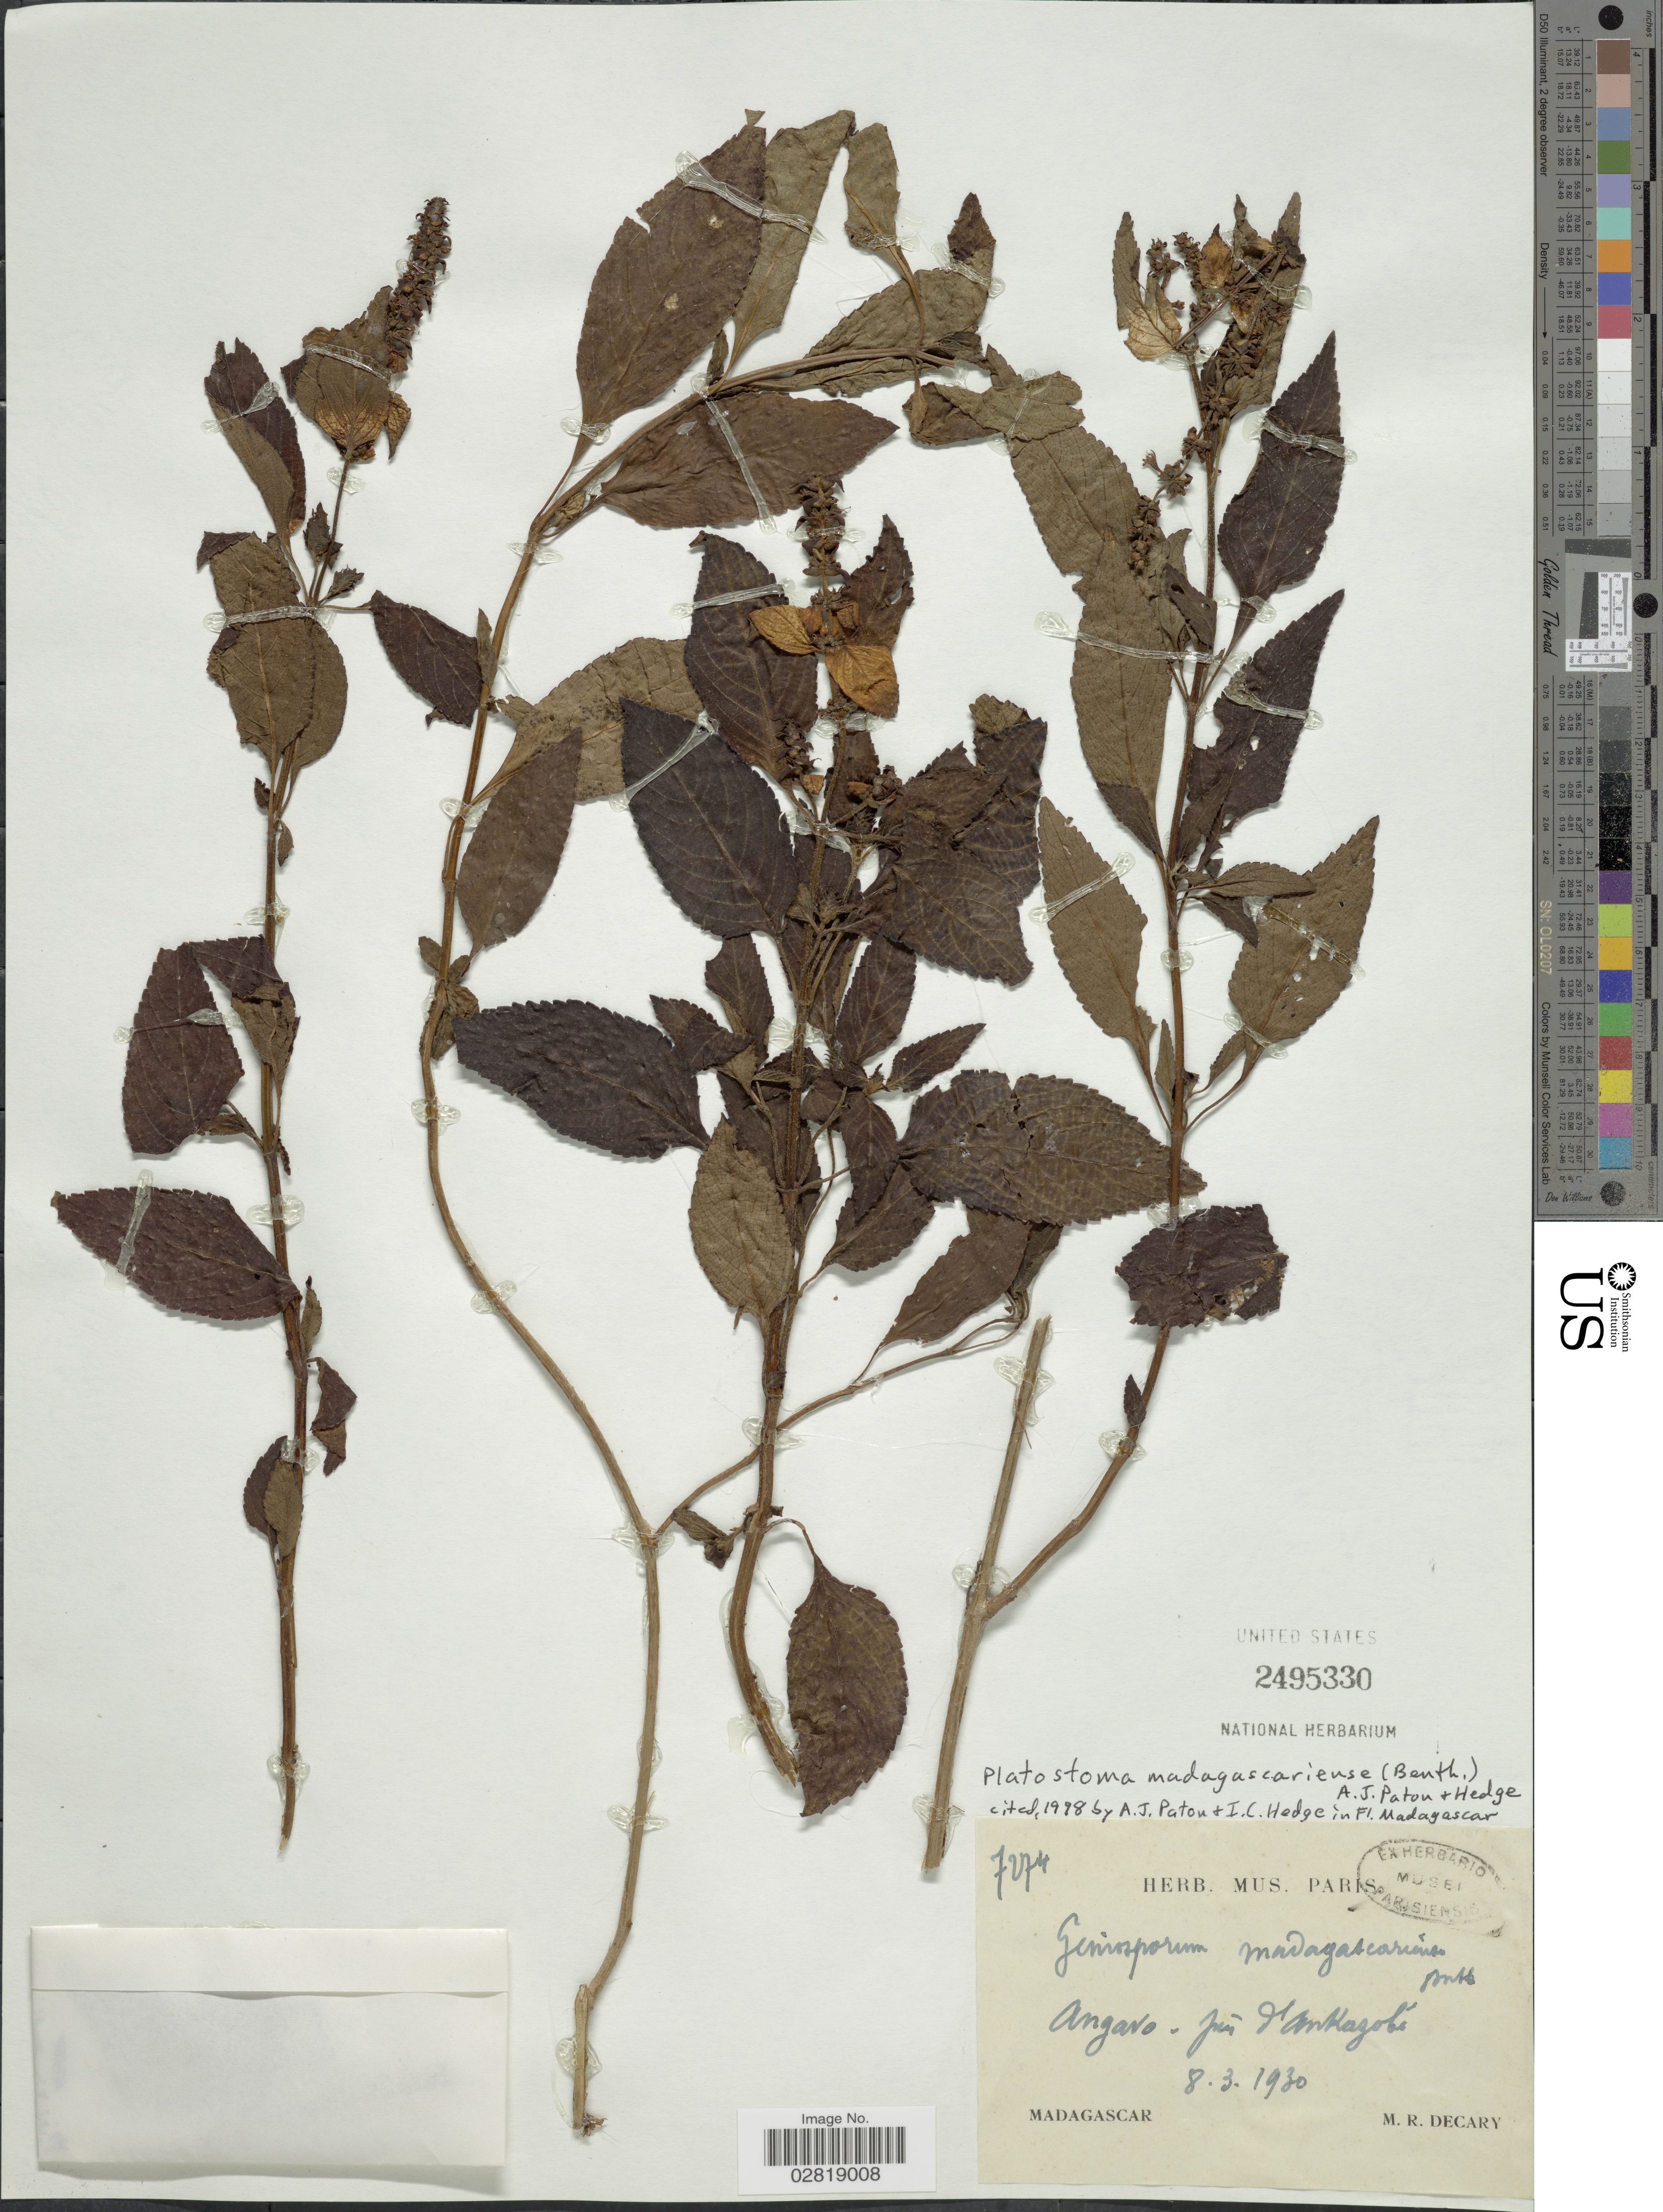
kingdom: Plantae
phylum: Tracheophyta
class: Magnoliopsida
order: Lamiales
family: Lamiaceae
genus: Platostoma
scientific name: Platostoma madagascariense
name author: (Benth.) Paton &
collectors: R. Decary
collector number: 7274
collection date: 1930-03-08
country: Madagascar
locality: Angavo. Près d'Ankazobi.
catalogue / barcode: US 2495330